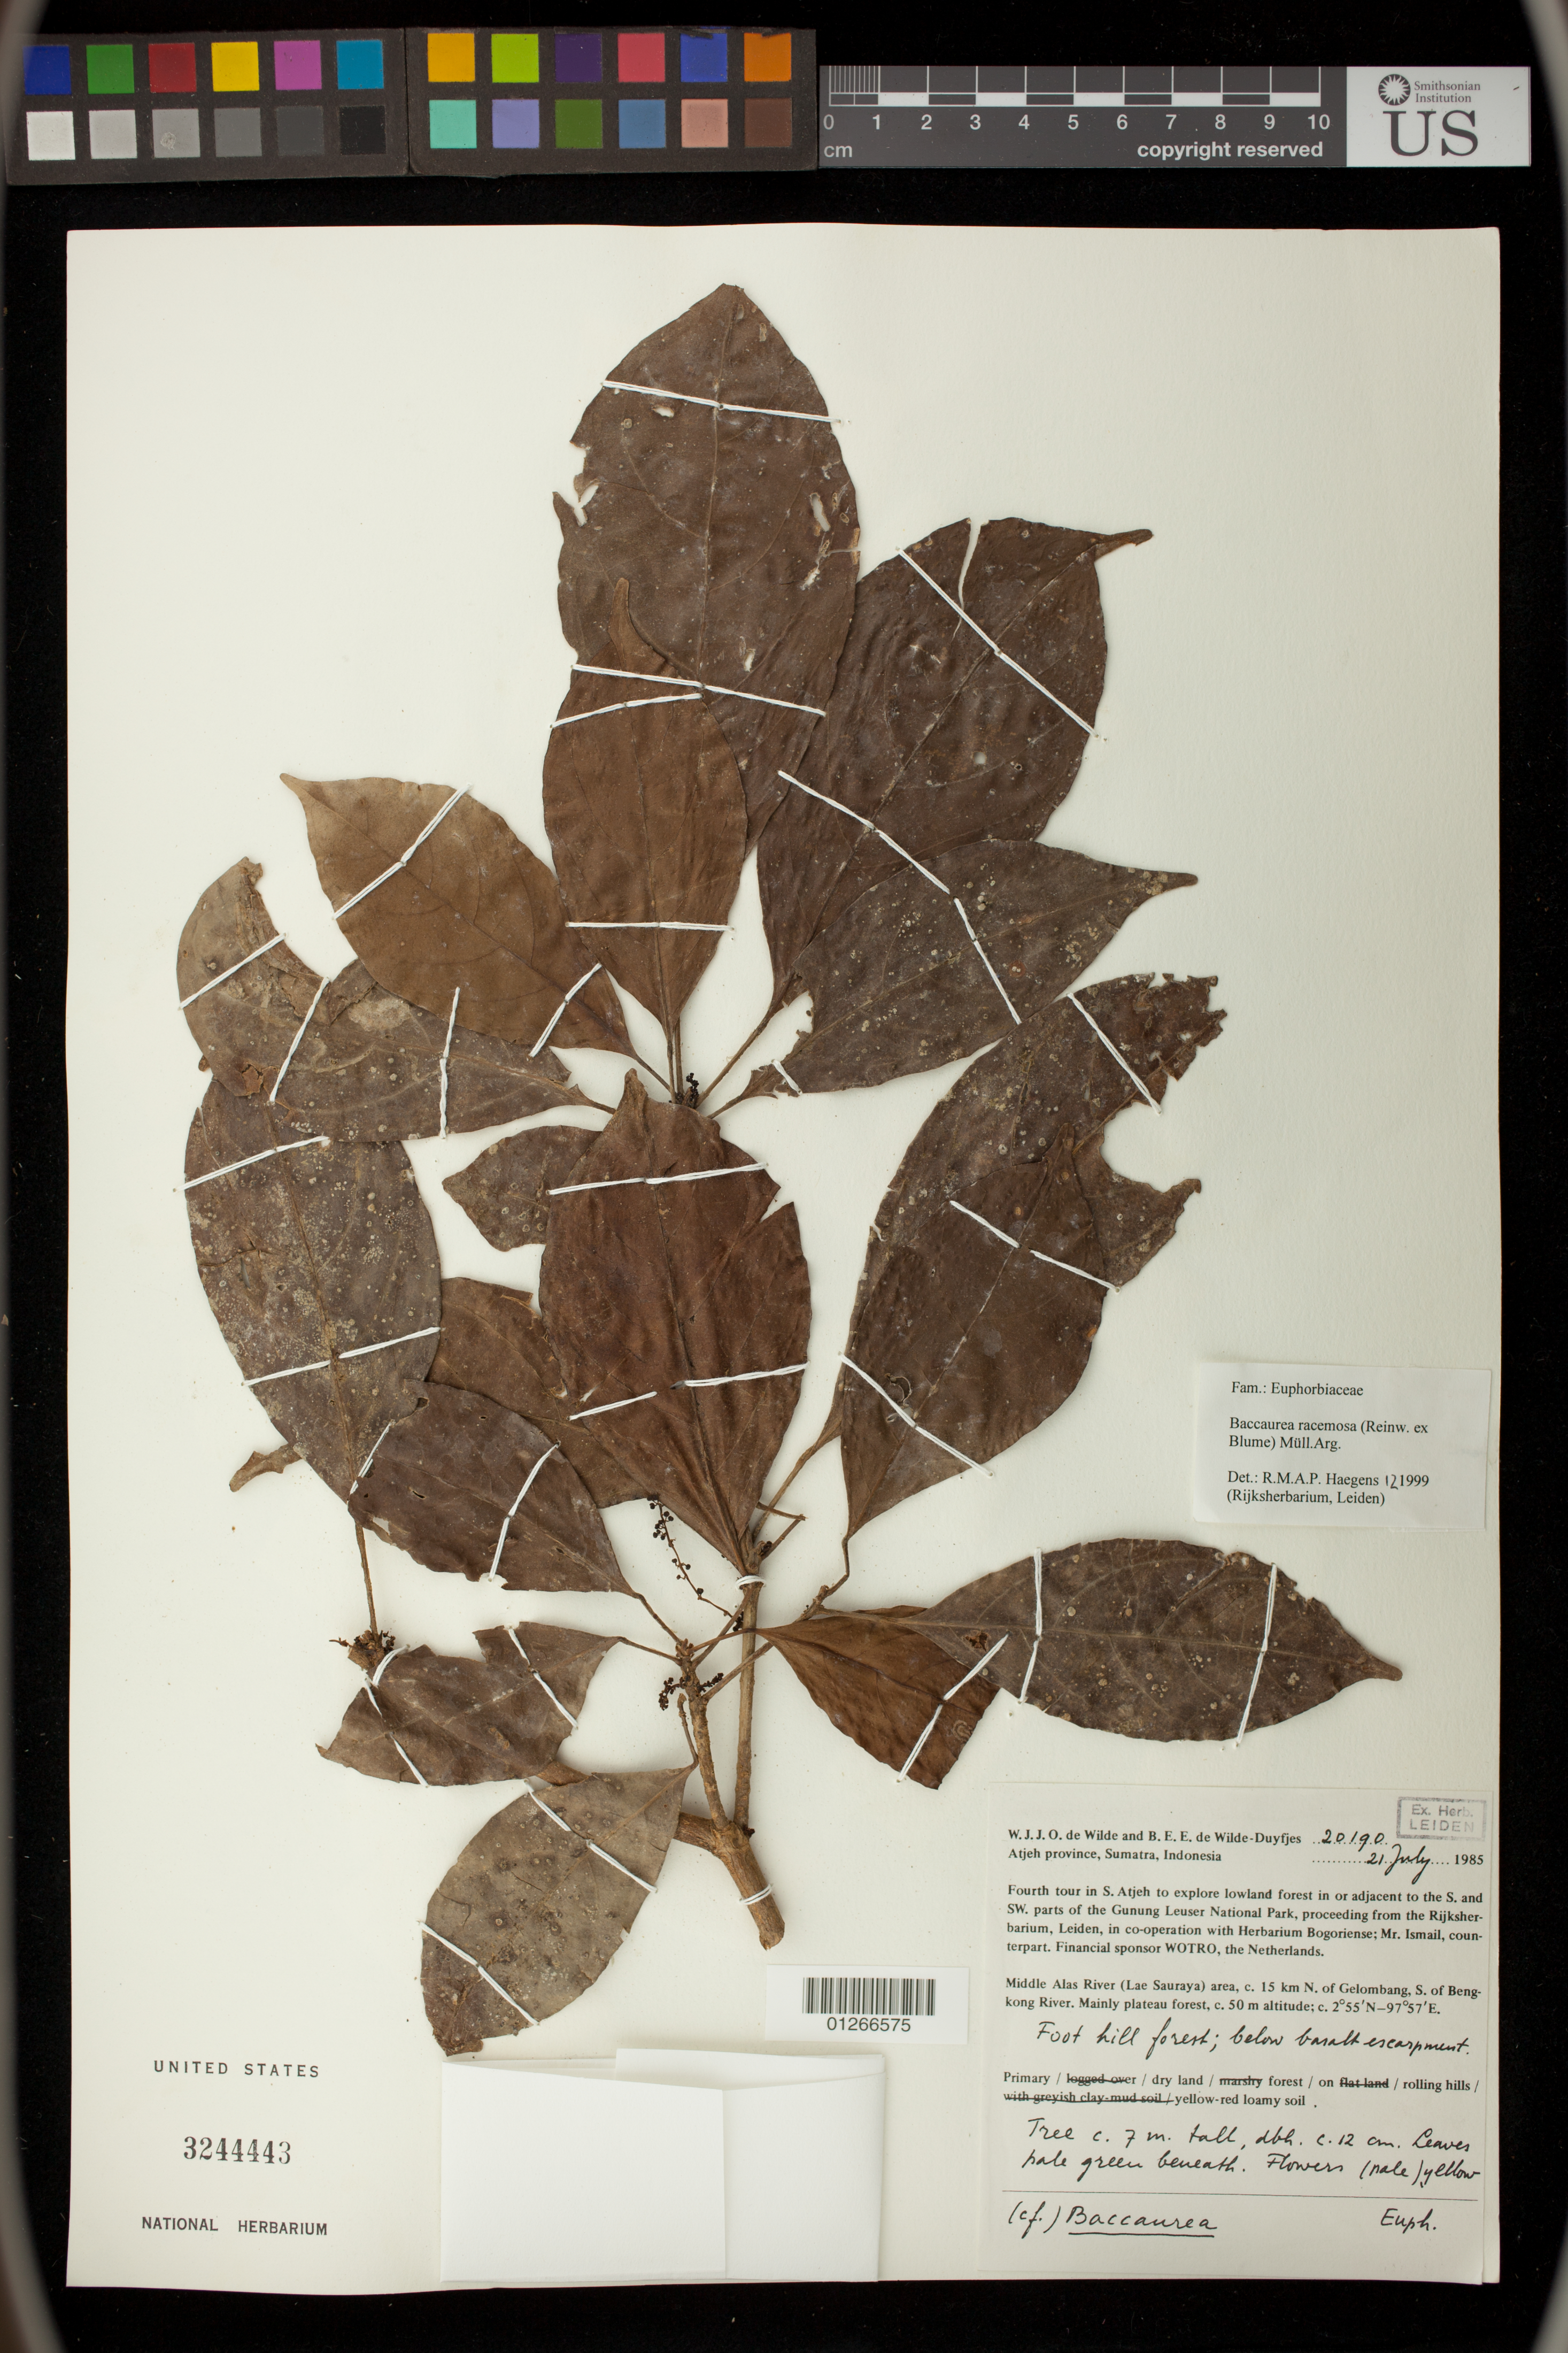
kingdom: Plantae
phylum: Tracheophyta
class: Magnoliopsida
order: Malpighiales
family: Phyllanthaceae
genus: Baccaurea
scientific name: Baccaurea racemosa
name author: (Reinw.) Müll. Arg.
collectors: W. J. de Wilde & B. E. de Wilde-Duyfjes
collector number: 20190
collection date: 1985-07-21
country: Indonesia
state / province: Sumatra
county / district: Aceh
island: Sumatra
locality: S. Atjeh, S. and SW. Gunung Leuser National Park. Middle Alas River (Lae Sauraya) area, c. 15 km N. of Gelombang, S. of Bengkong River.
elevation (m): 50